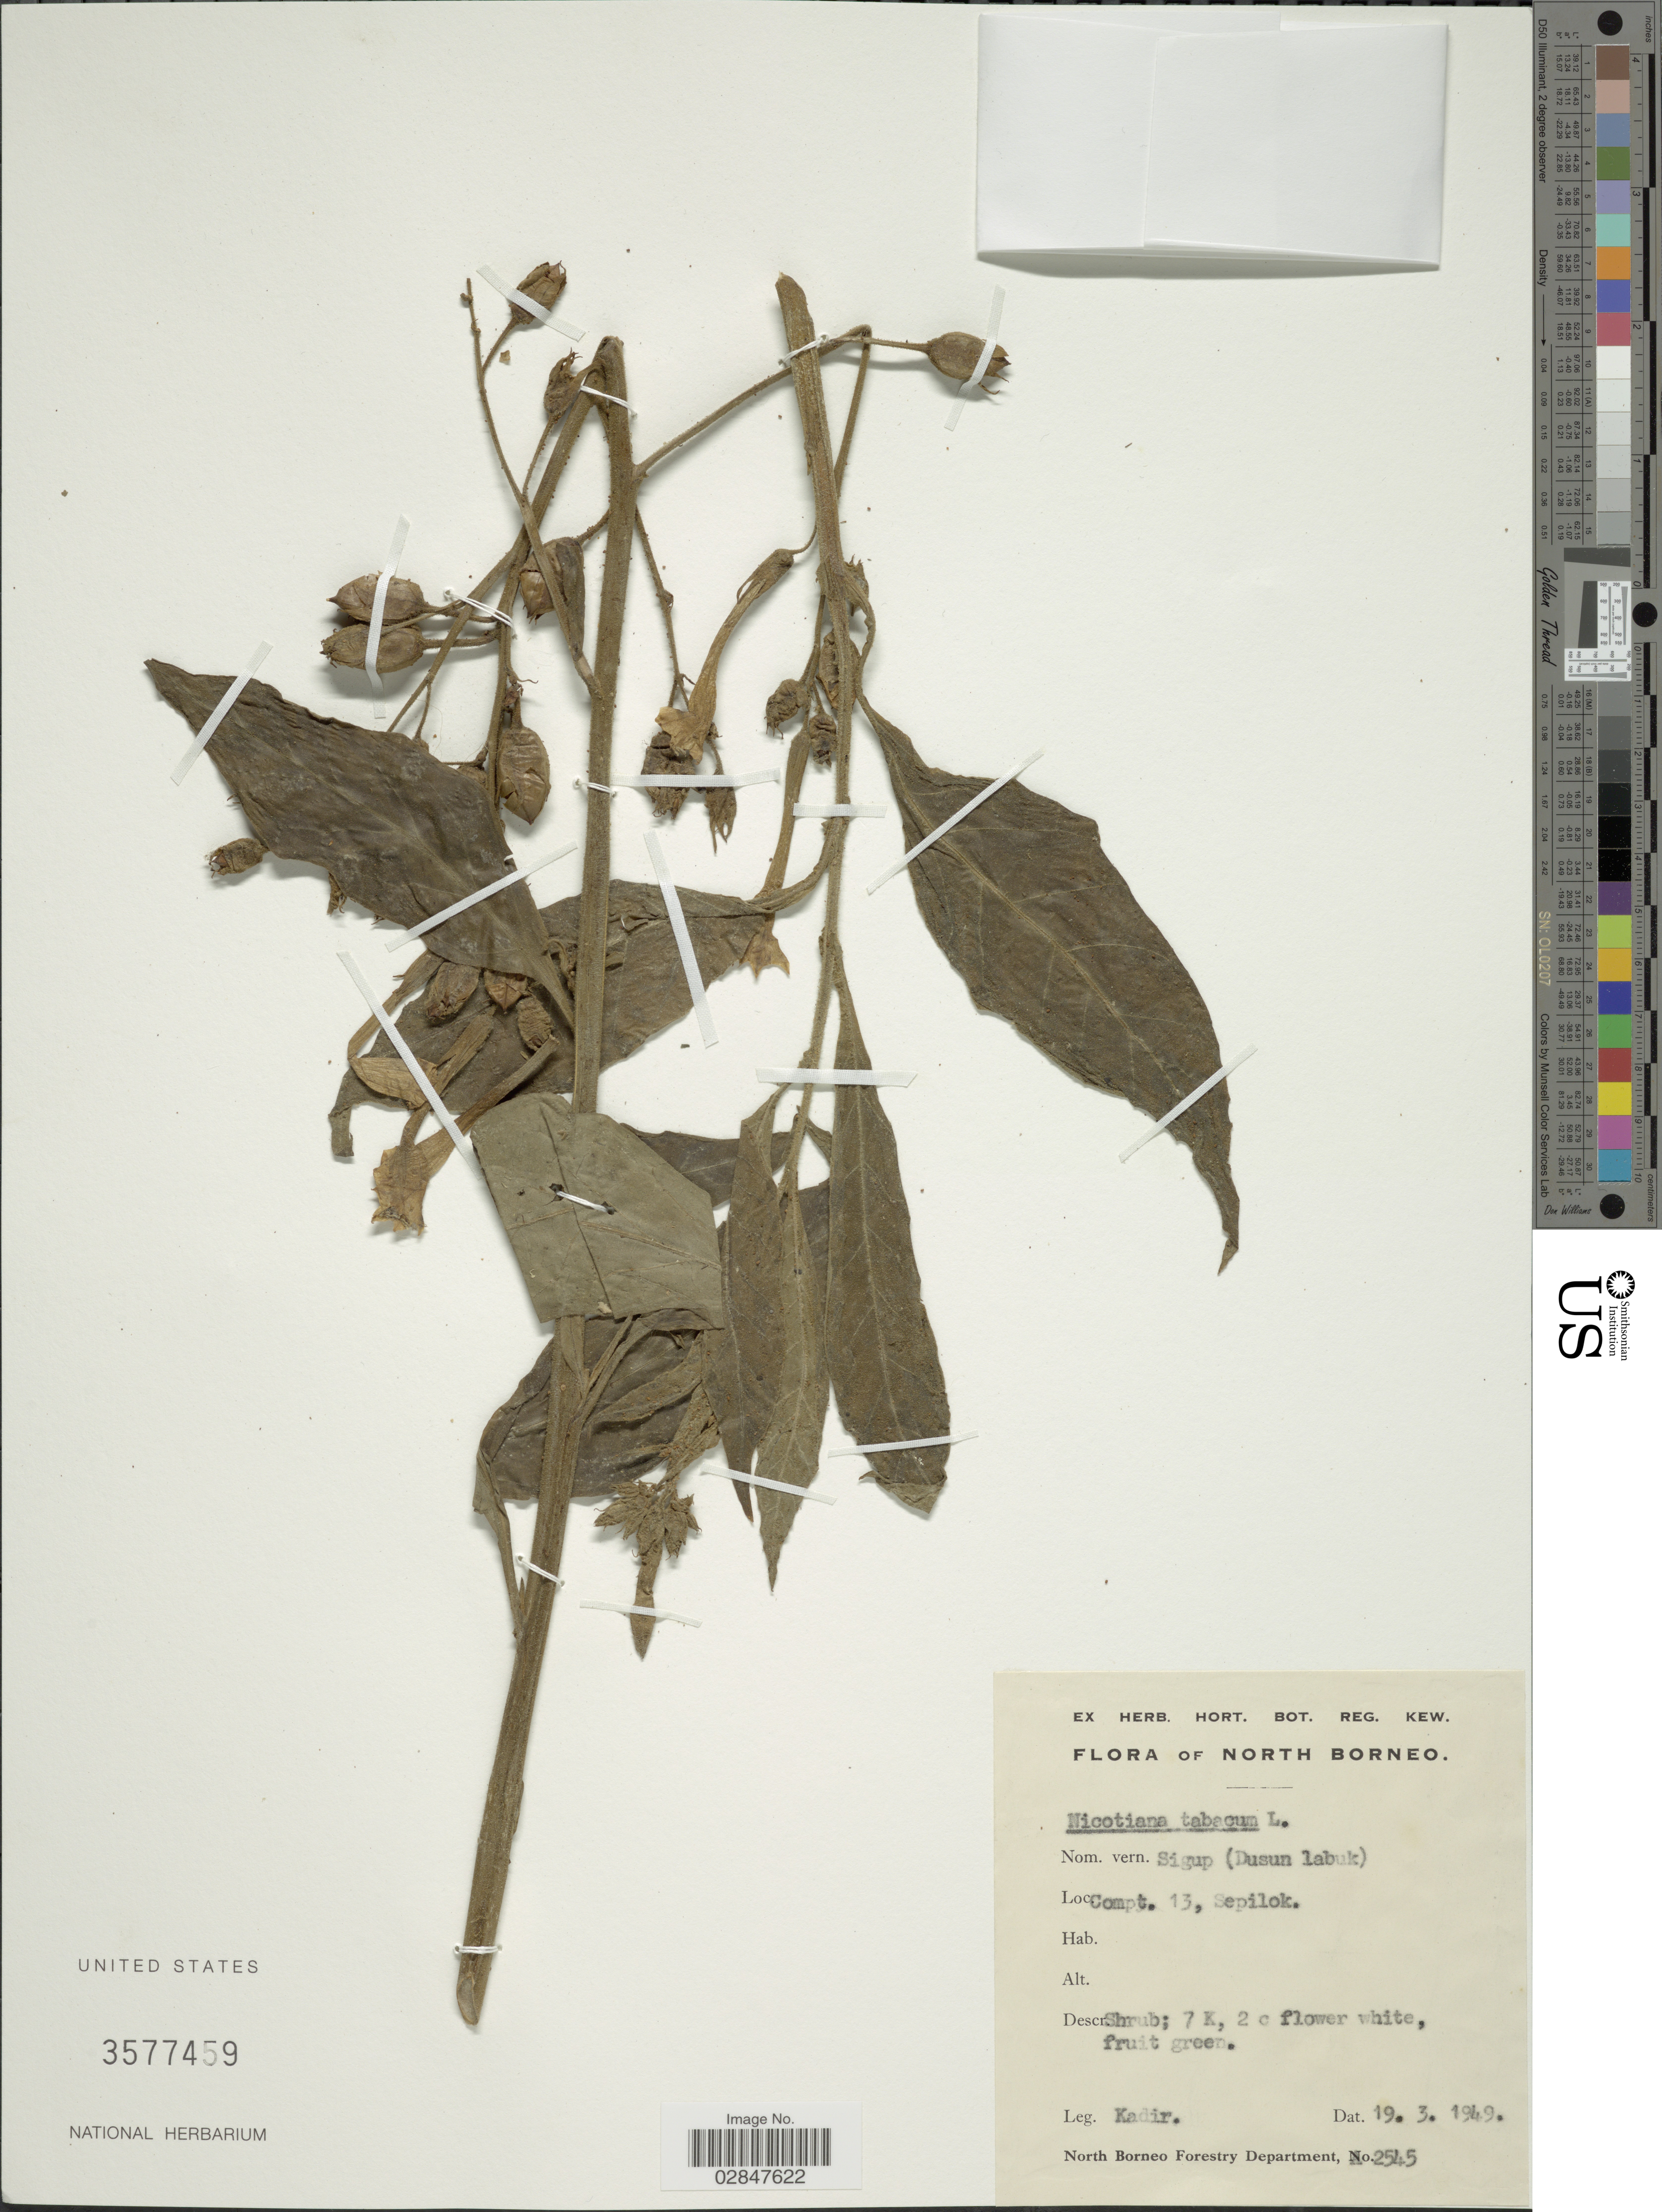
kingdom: Plantae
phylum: Tracheophyta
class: Magnoliopsida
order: Solanales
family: Solanaceae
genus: Nicotiana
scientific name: Nicotiana tabacum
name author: L.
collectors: -. Kadir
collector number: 2545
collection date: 1949-03-19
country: Malaysia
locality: North Borneo. Compt. 13, Sepilok.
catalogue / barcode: US 3577459